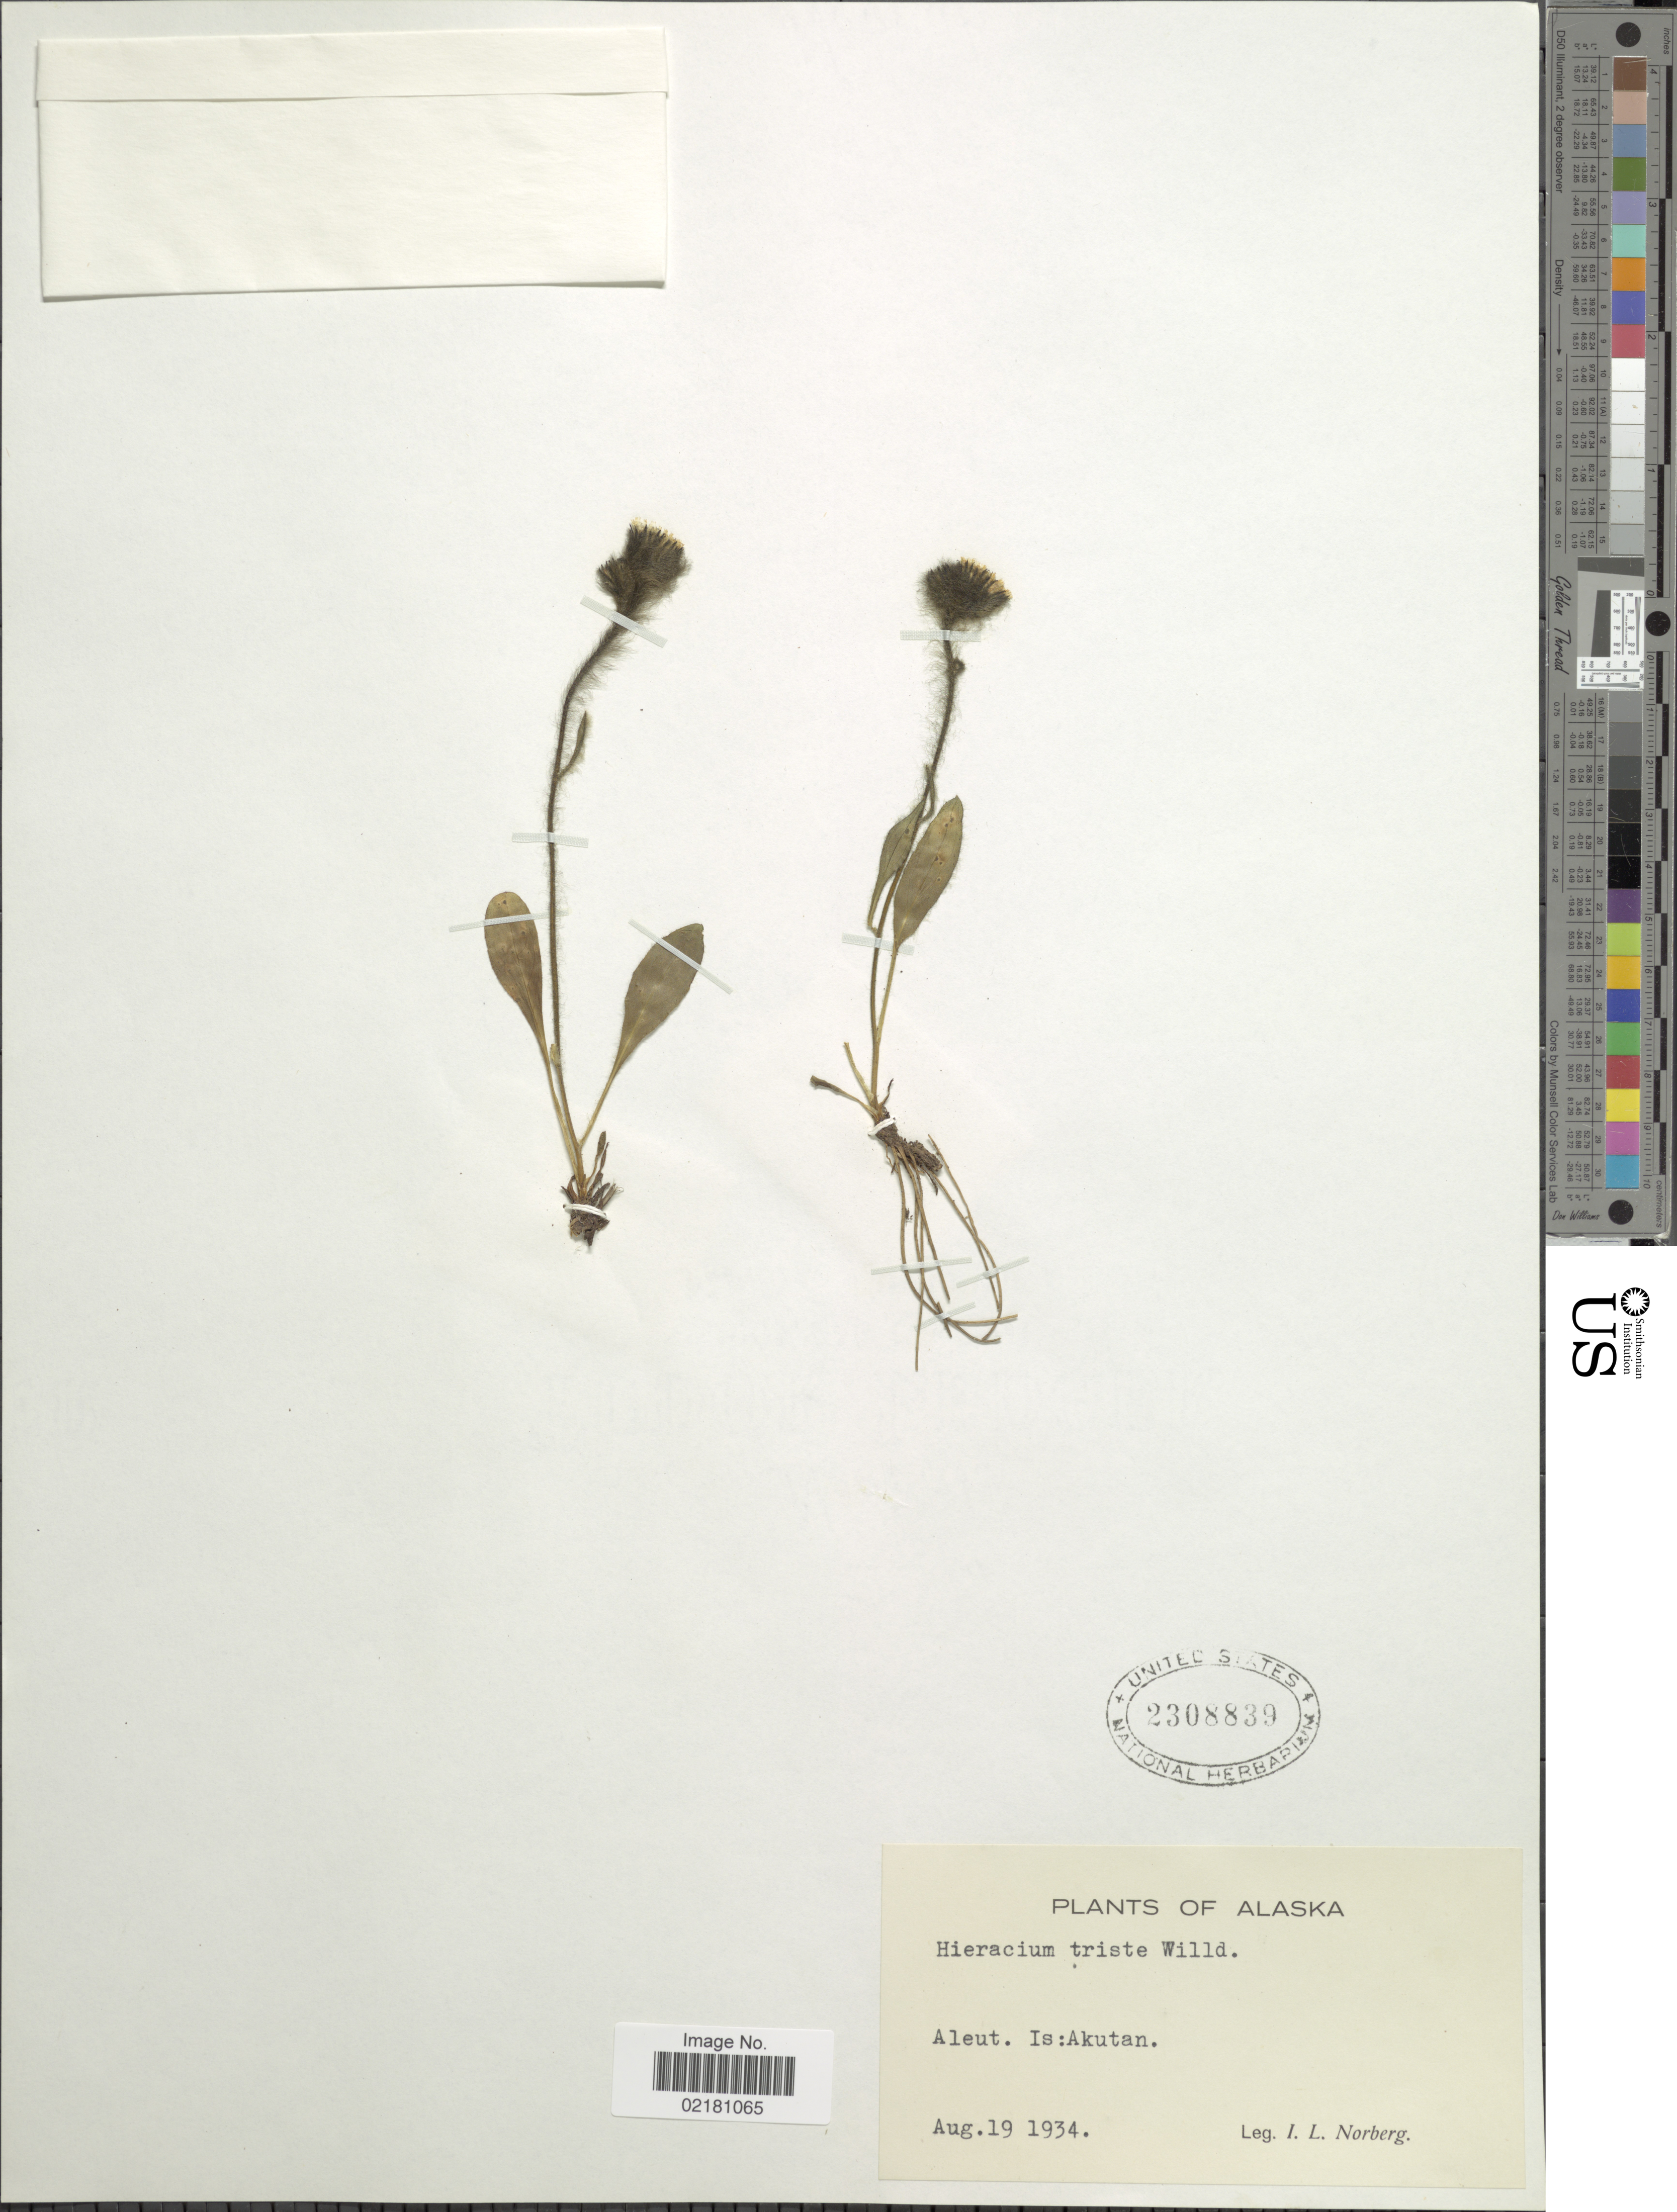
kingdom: Plantae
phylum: Tracheophyta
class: Magnoliopsida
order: Asterales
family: Asteraceae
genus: Hieracium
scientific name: Hieracium triste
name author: Willd. ex Spreng.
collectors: I. Norberg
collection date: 1934-08-19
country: United States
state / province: Alaska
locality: Aleut. Is: Akutan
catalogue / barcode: US 2308839